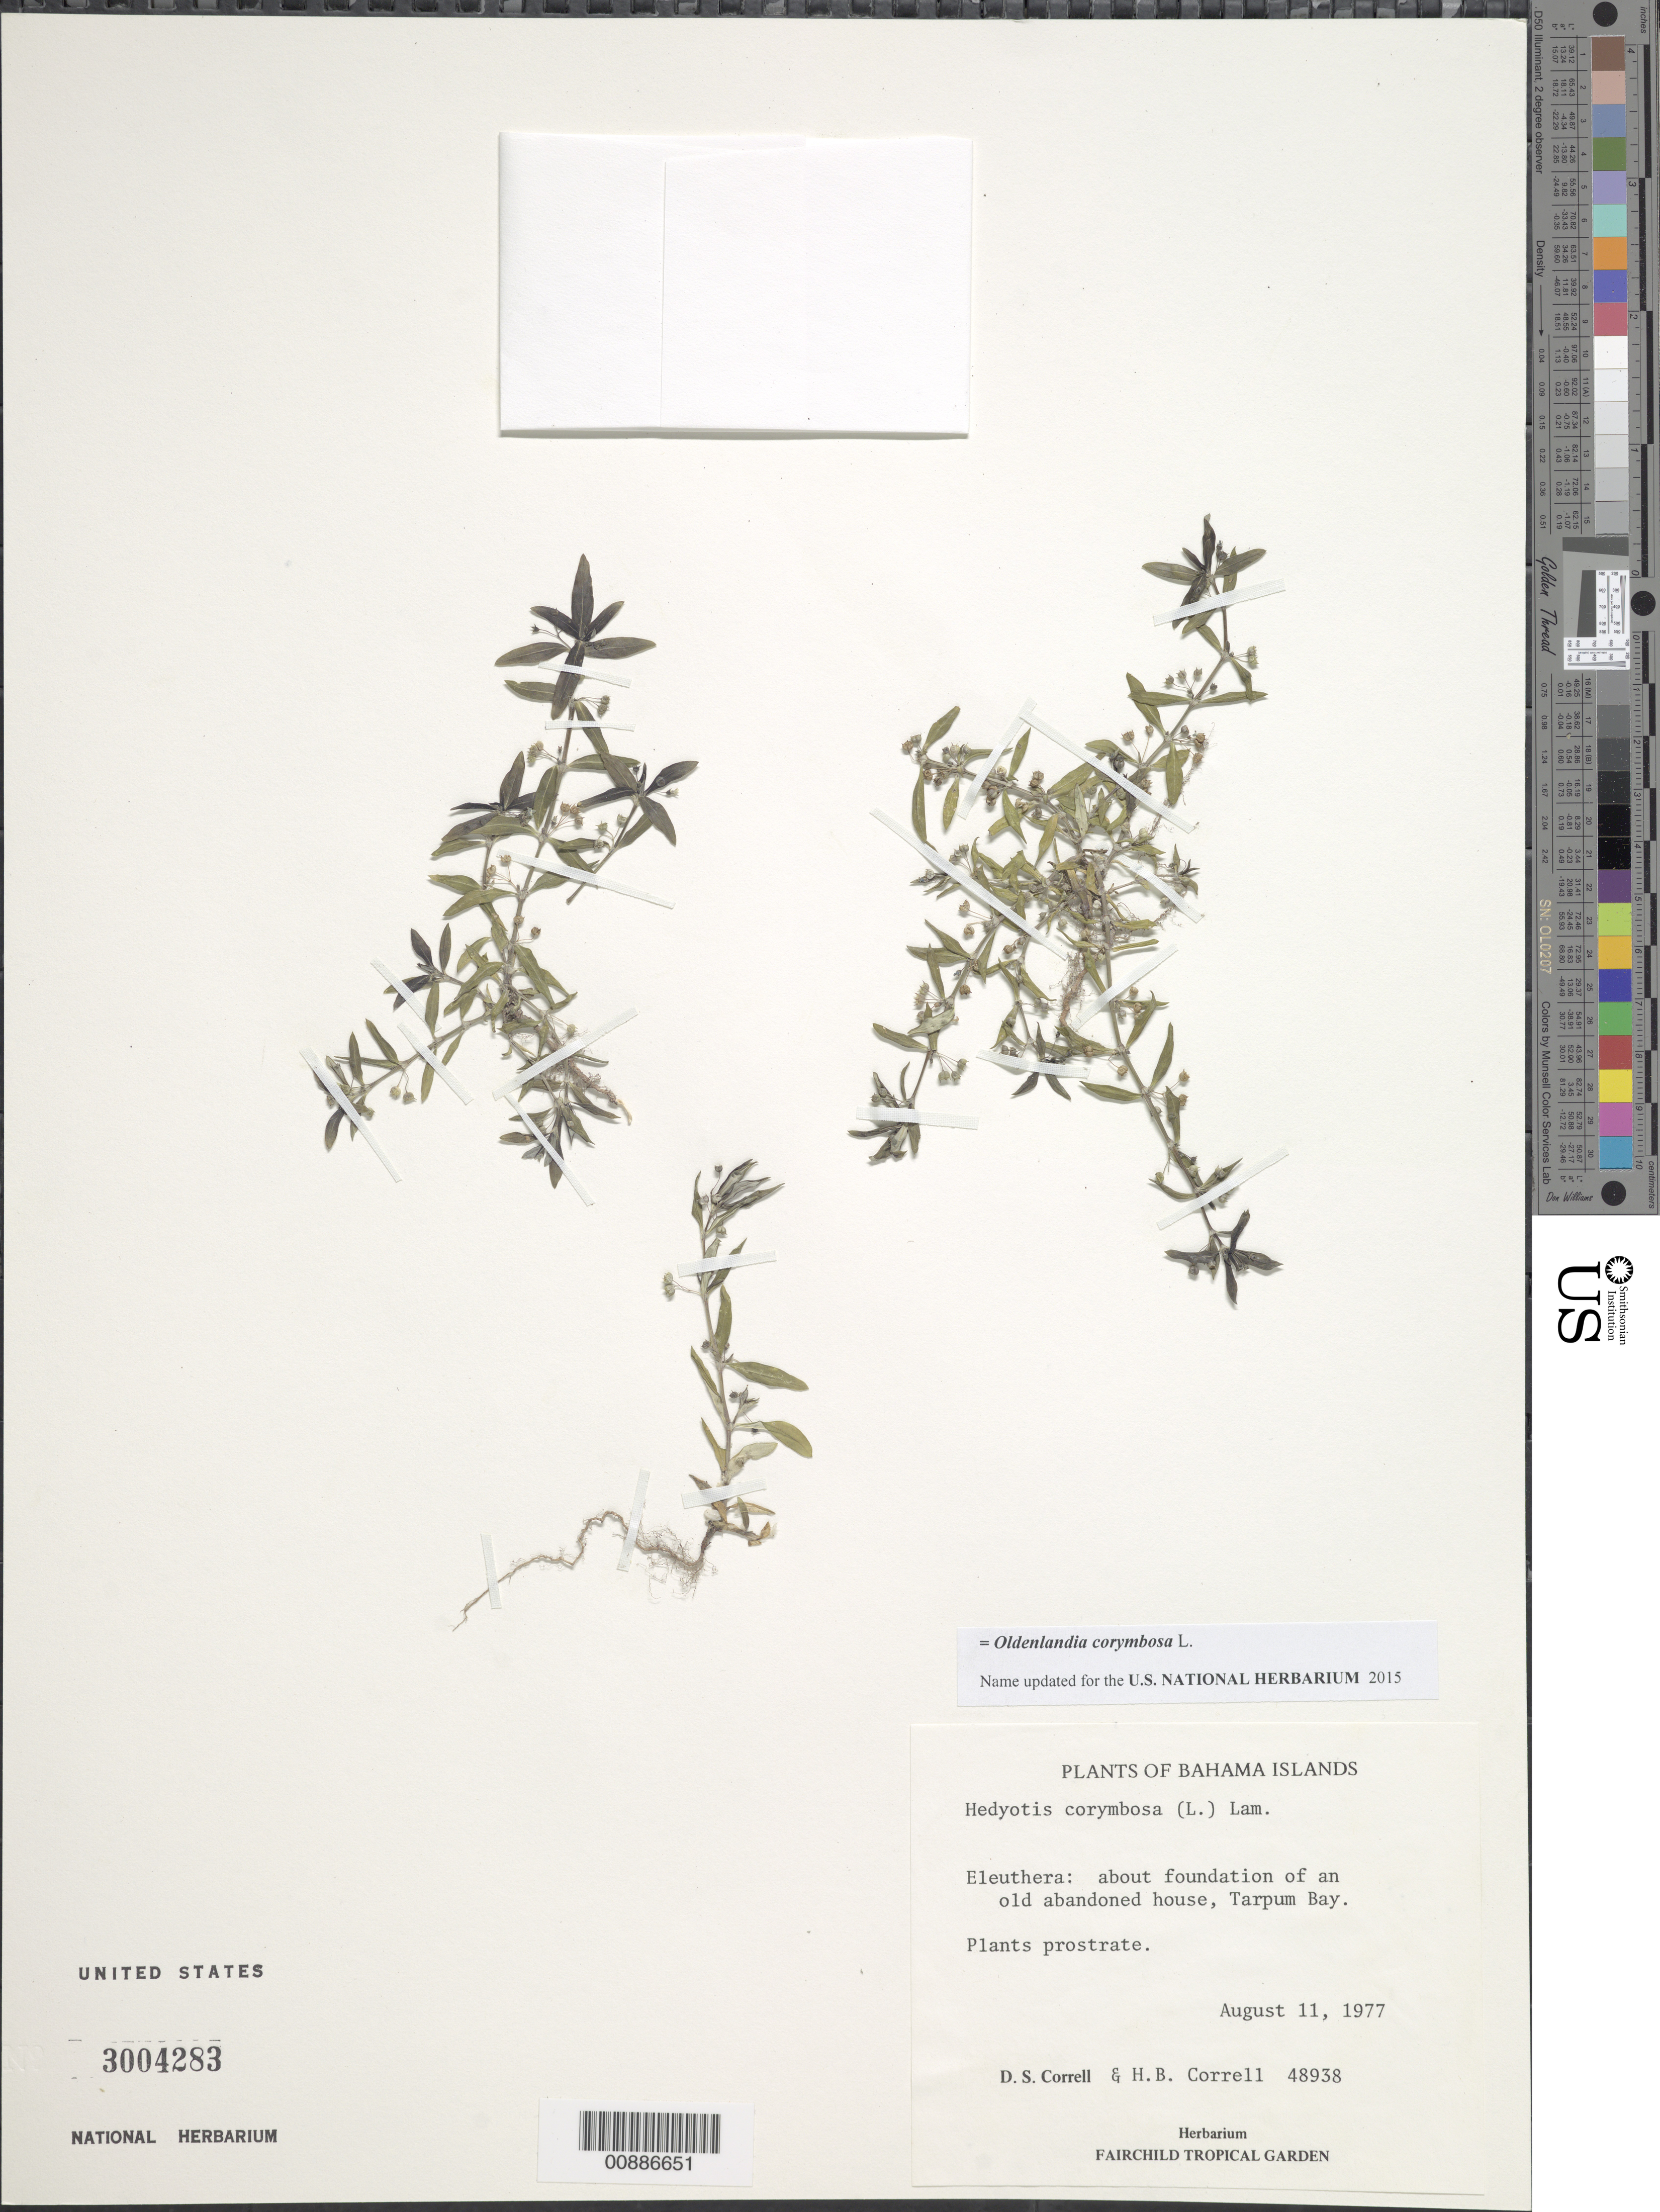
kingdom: Plantae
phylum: Tracheophyta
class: Magnoliopsida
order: Gentianales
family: Rubiaceae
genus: Oldenlandia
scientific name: Oldenlandia corymbosa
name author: L.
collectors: D. S. Correll & H. Correll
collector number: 48938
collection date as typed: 11 Aug 1877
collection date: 1877-08-11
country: Bahamas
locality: Eleuthera: about foundation of an old abandoned house, Tarpum Bay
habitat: Near foundation of house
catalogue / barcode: US 3004283